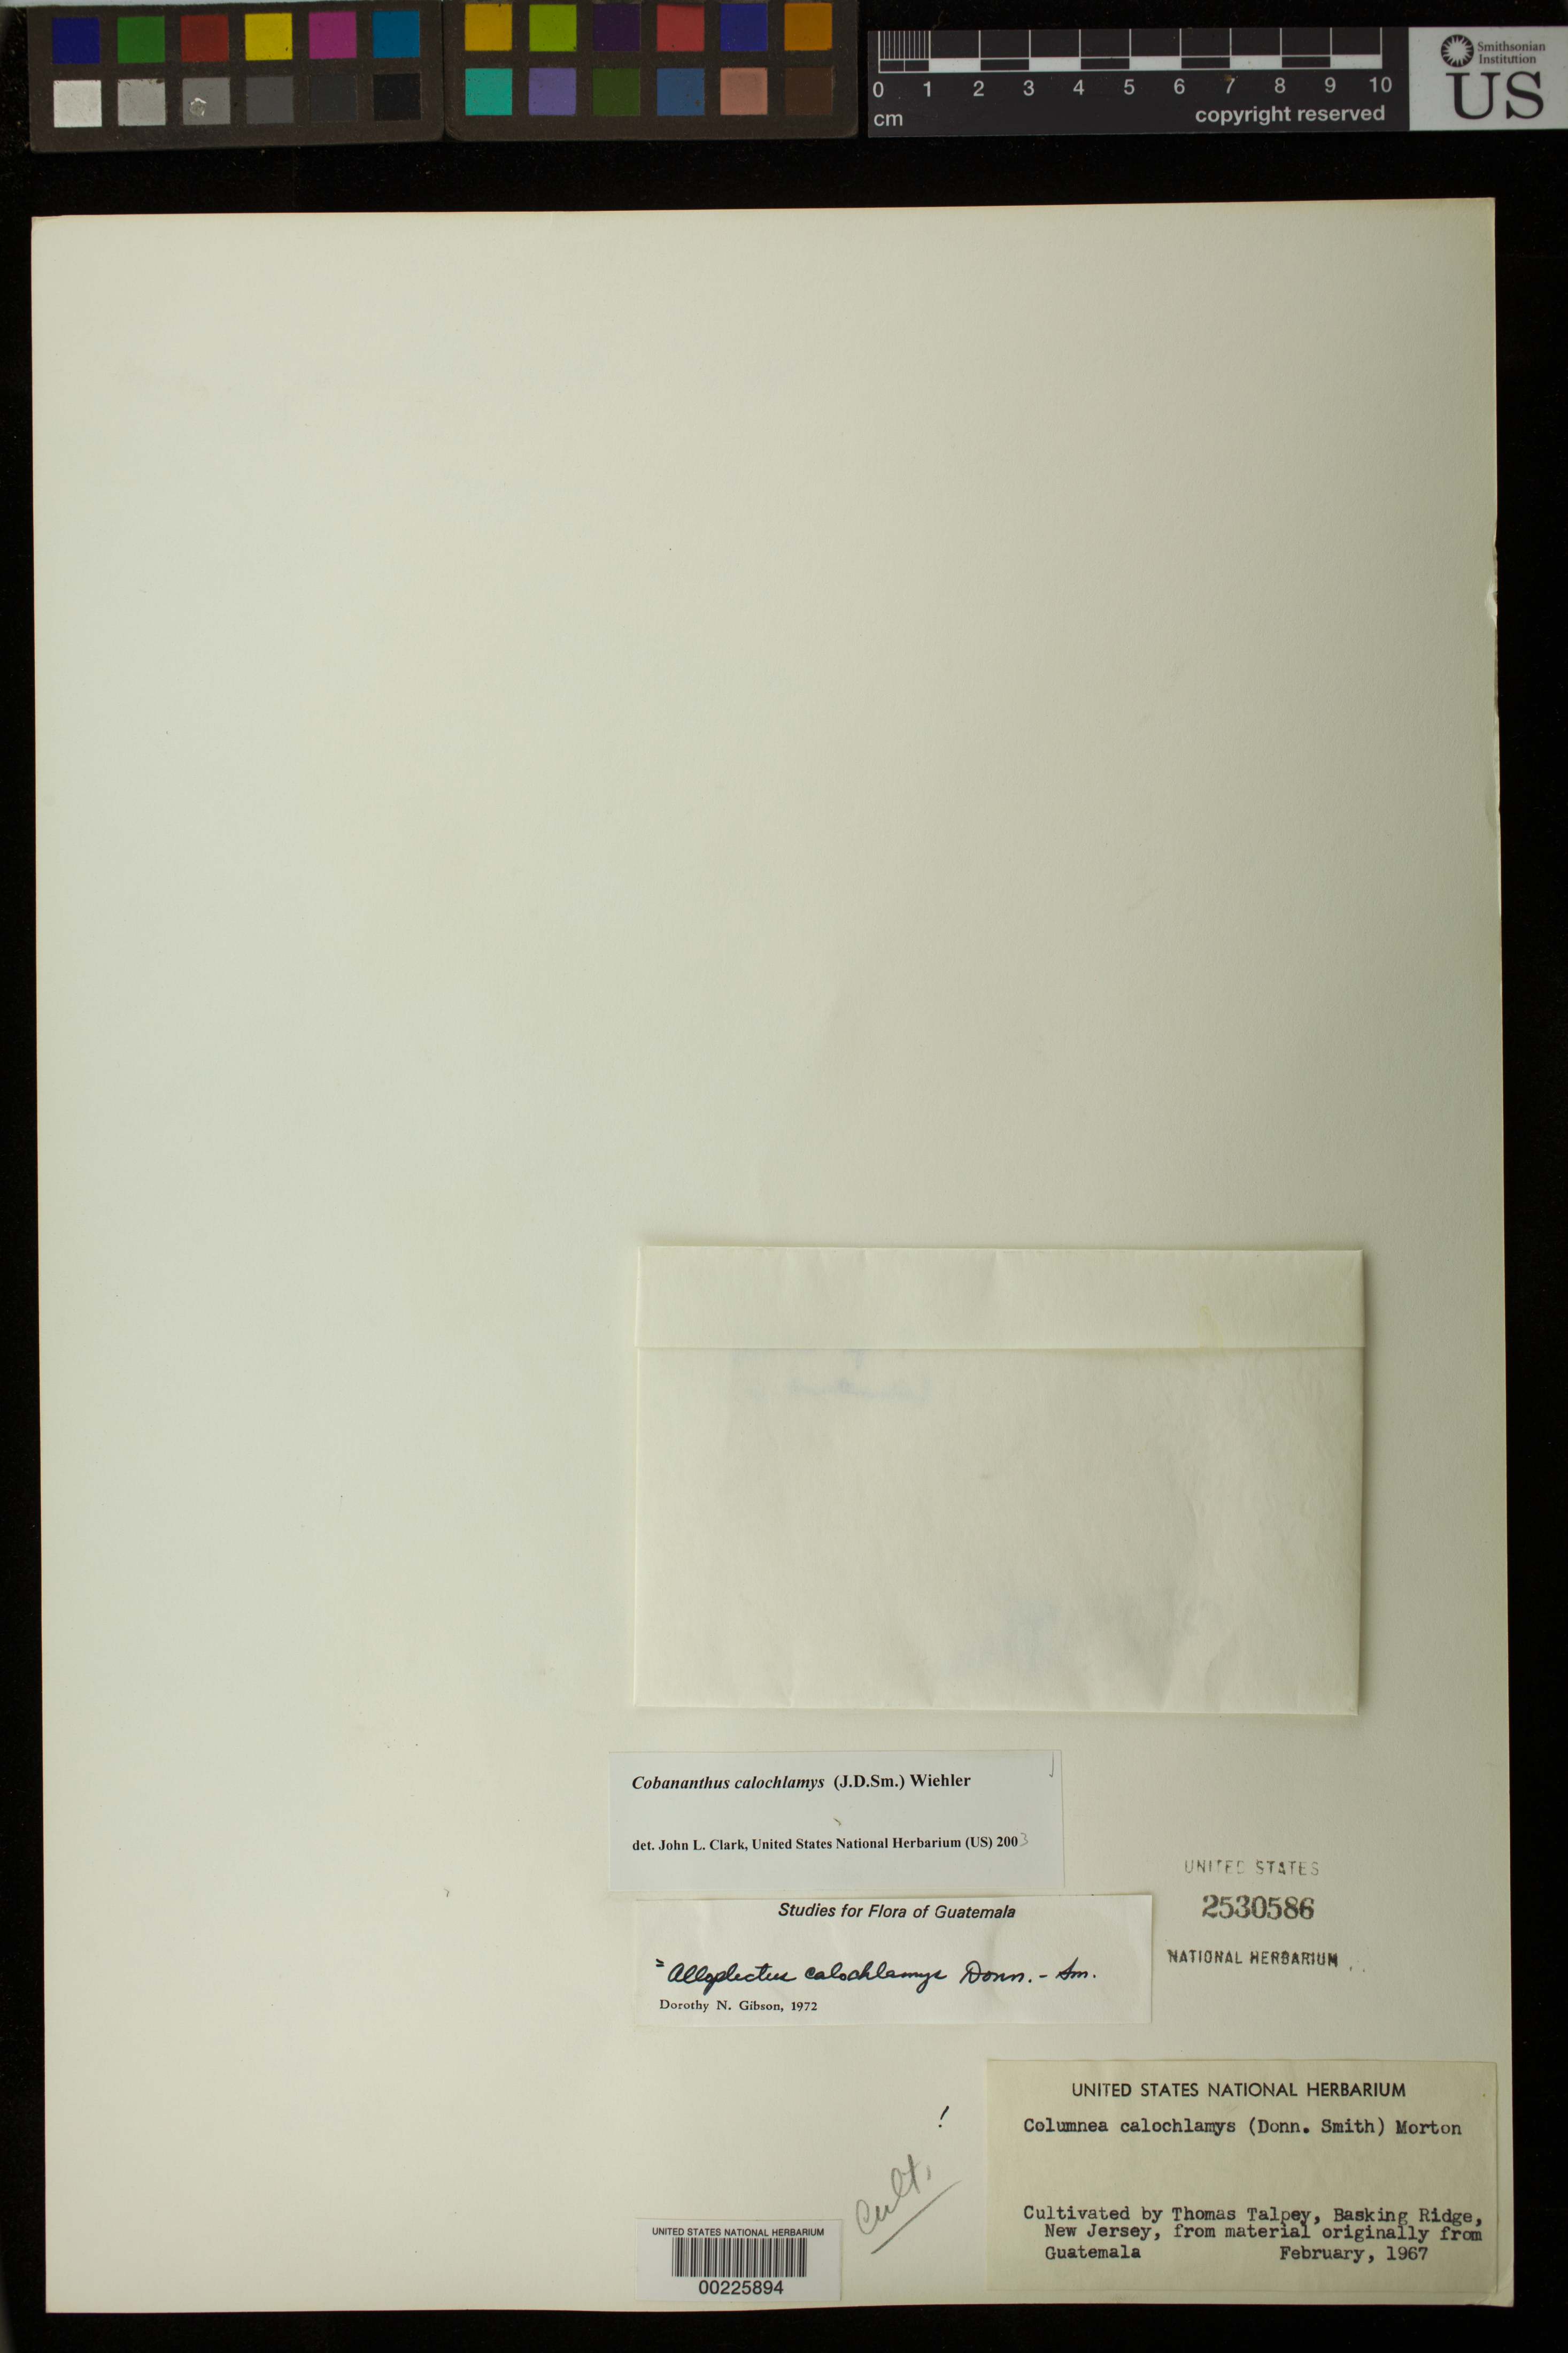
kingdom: Plantae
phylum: Tracheophyta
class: Magnoliopsida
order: Lamiales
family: Gesneriaceae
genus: Cobananthus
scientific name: Cobananthus calochlamys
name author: (Donn. Sm.) Wiehler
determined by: Clark, J. L., (SEL), The Marie Selby Botanical Garden (UNITED STATES)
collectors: T. Talpey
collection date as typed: Feb 1967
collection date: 1967-02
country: Guatemala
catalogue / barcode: US 2530586